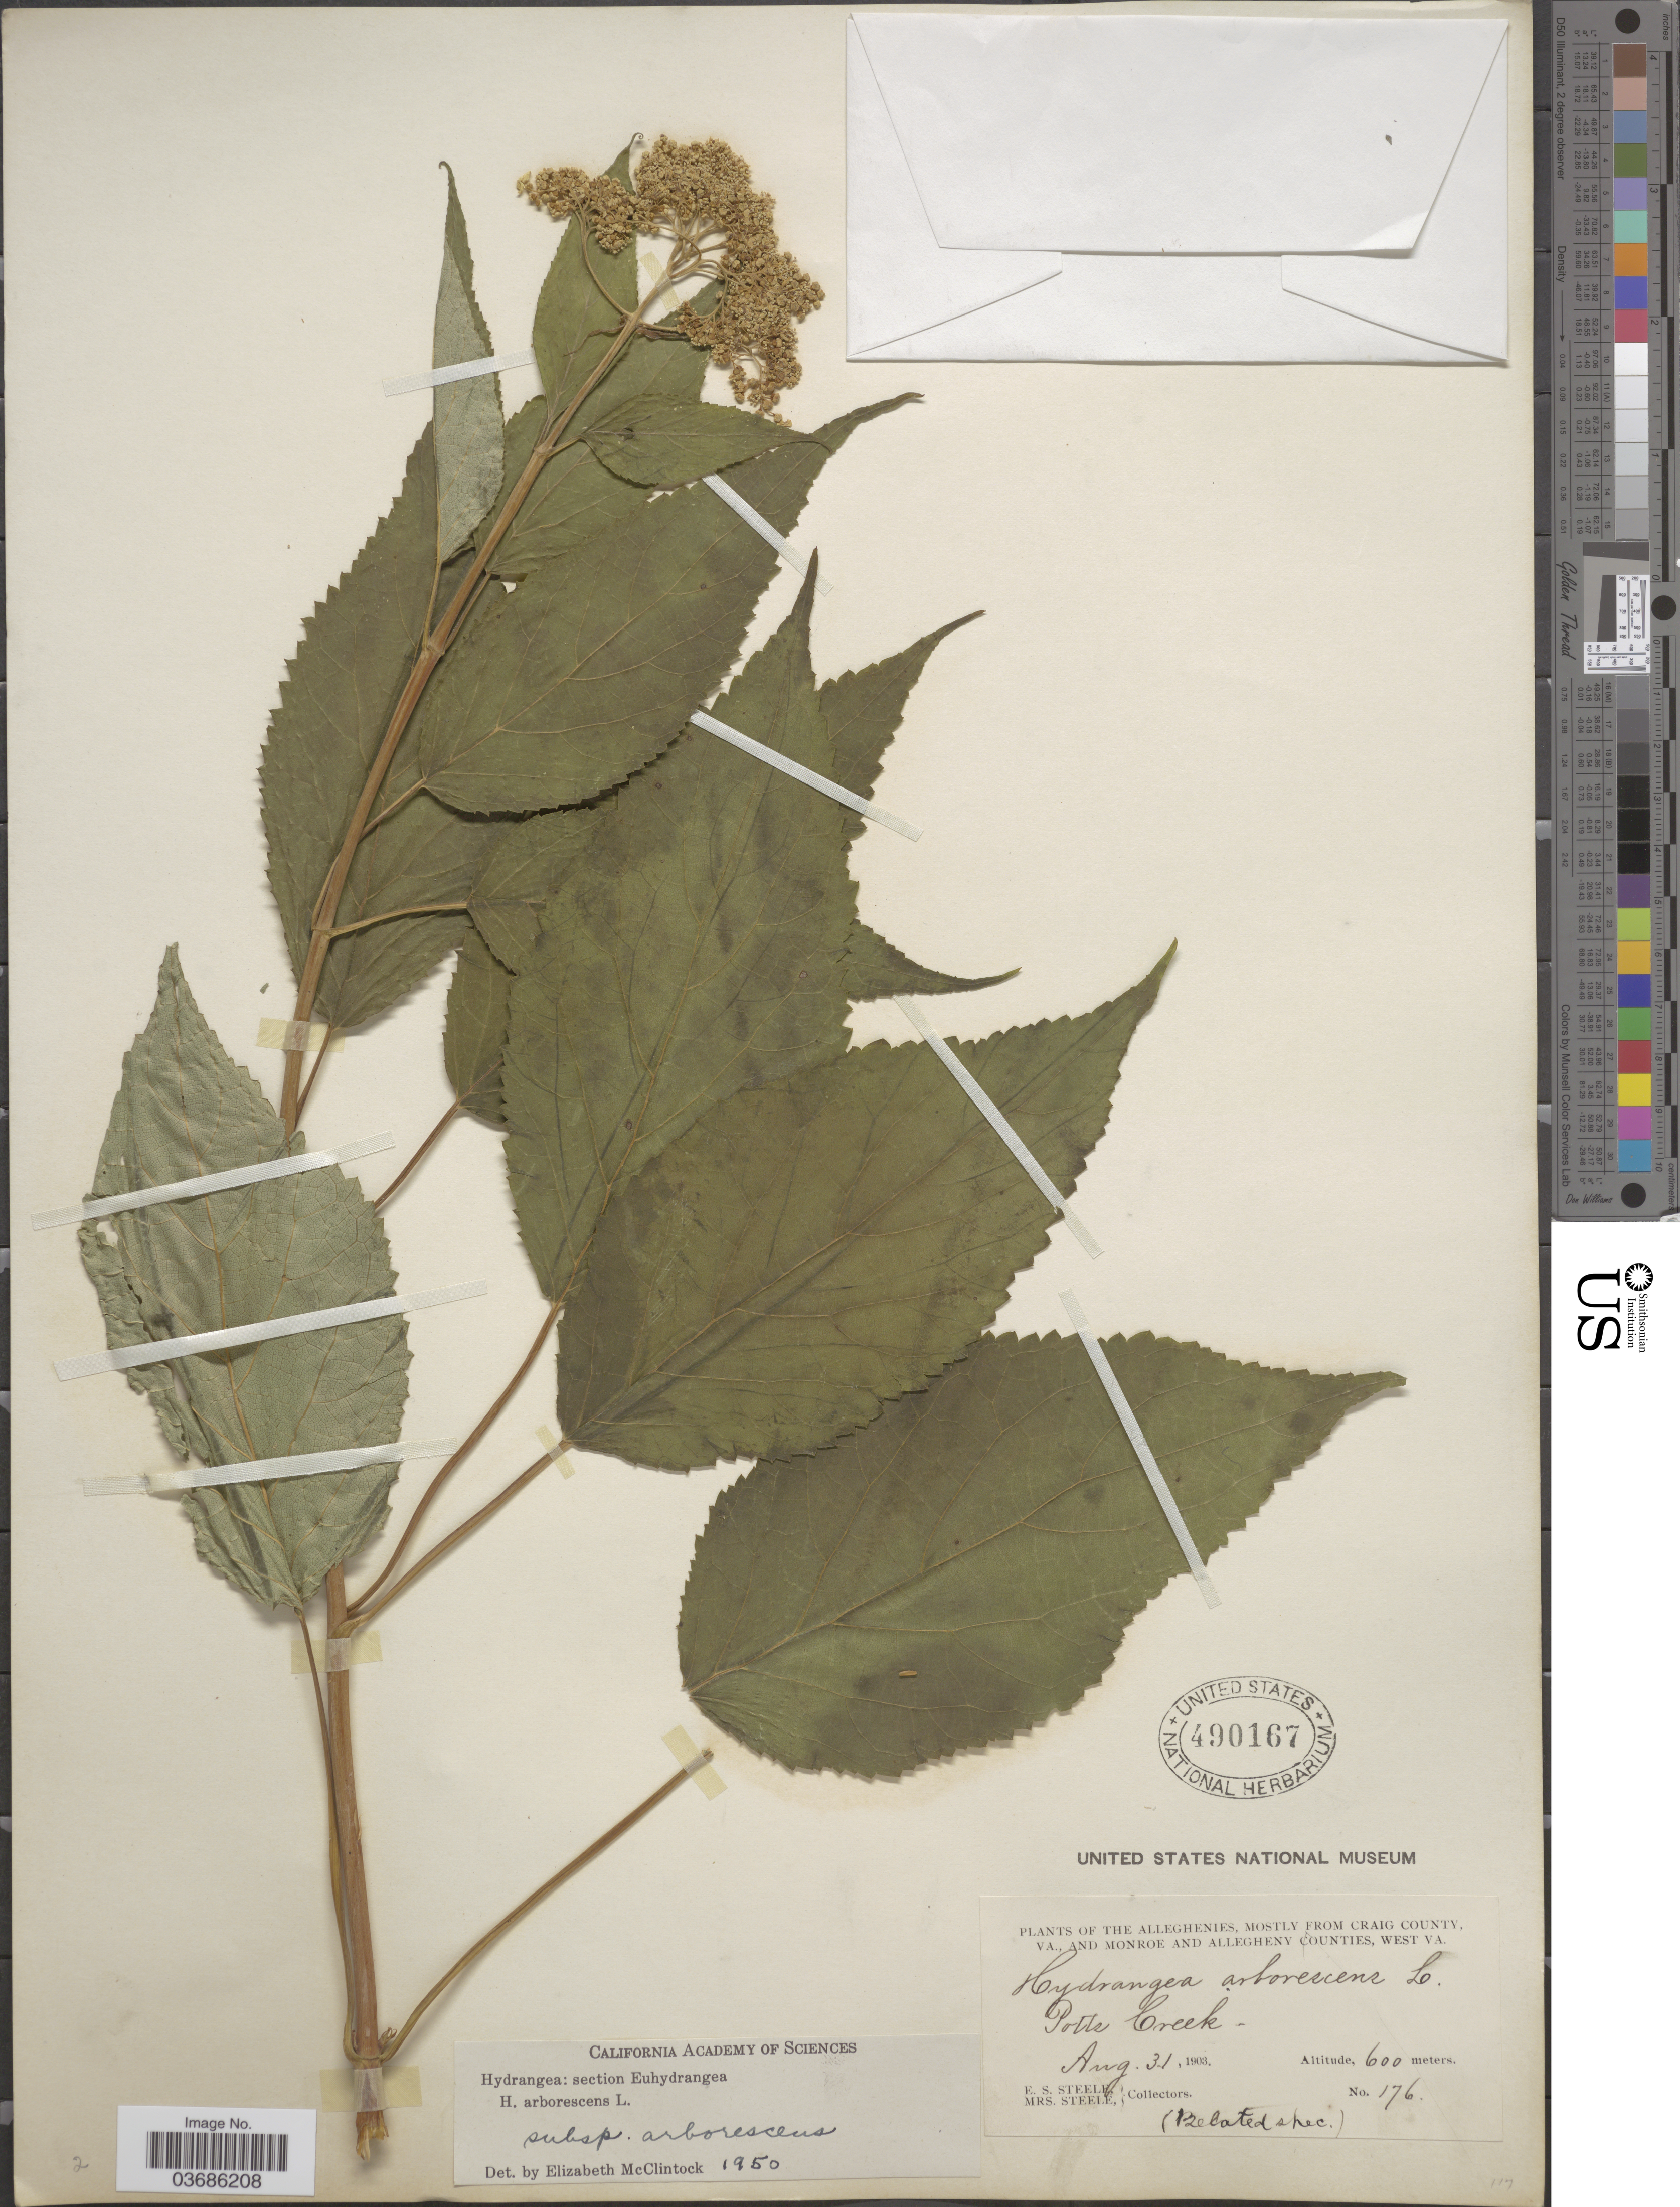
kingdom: Plantae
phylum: Tracheophyta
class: Magnoliopsida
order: Cornales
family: Hydrangeaceae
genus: Hydrangea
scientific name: Hydrangea arborescens subsp. arborescens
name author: L.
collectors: E. Steele & Mrs. E. S. Steele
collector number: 176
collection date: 1903-08-31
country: United States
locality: The Alleghenies, mostly from Craig County, Va., and Monroe and Alleghenie Counties, West Va. Potts Creek.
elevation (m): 600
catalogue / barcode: US 490167